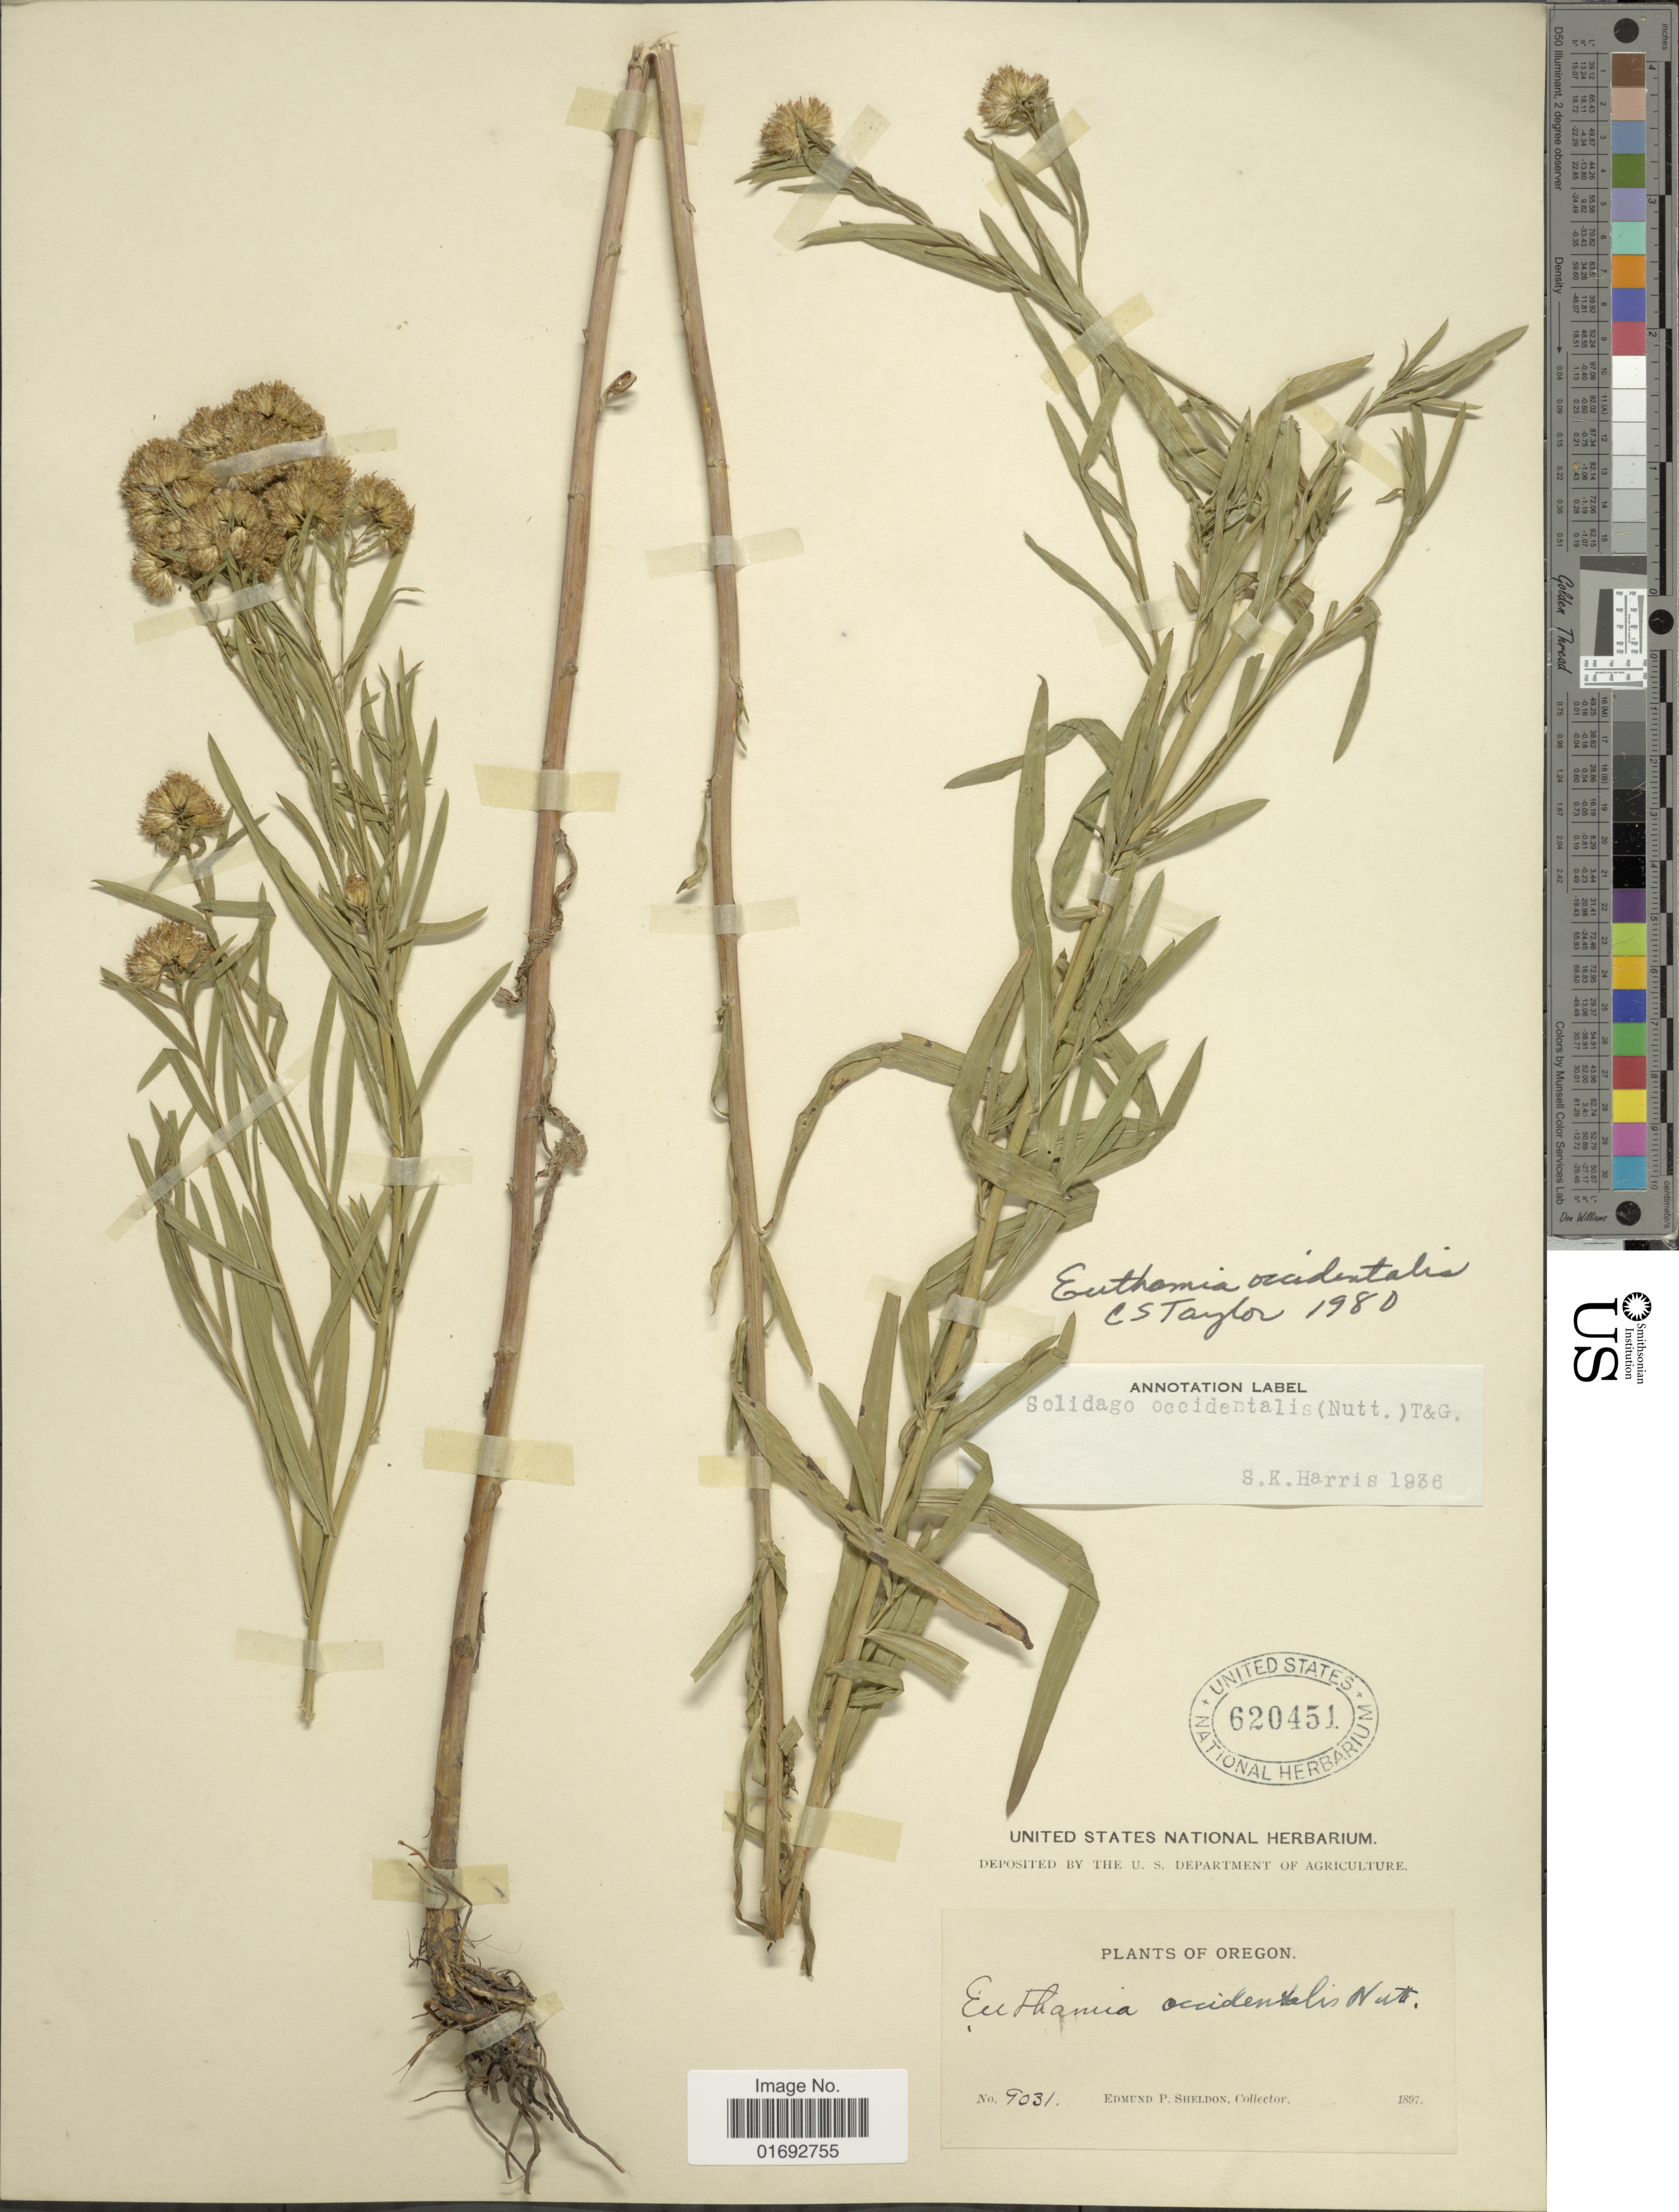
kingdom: Plantae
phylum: Tracheophyta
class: Magnoliopsida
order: Asterales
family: Asteraceae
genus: Euthamia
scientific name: Euthamia occidentalis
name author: Nutt.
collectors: E. P. Sheldon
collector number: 9031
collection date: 1897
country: United States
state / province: Oregon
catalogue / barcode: US 620451